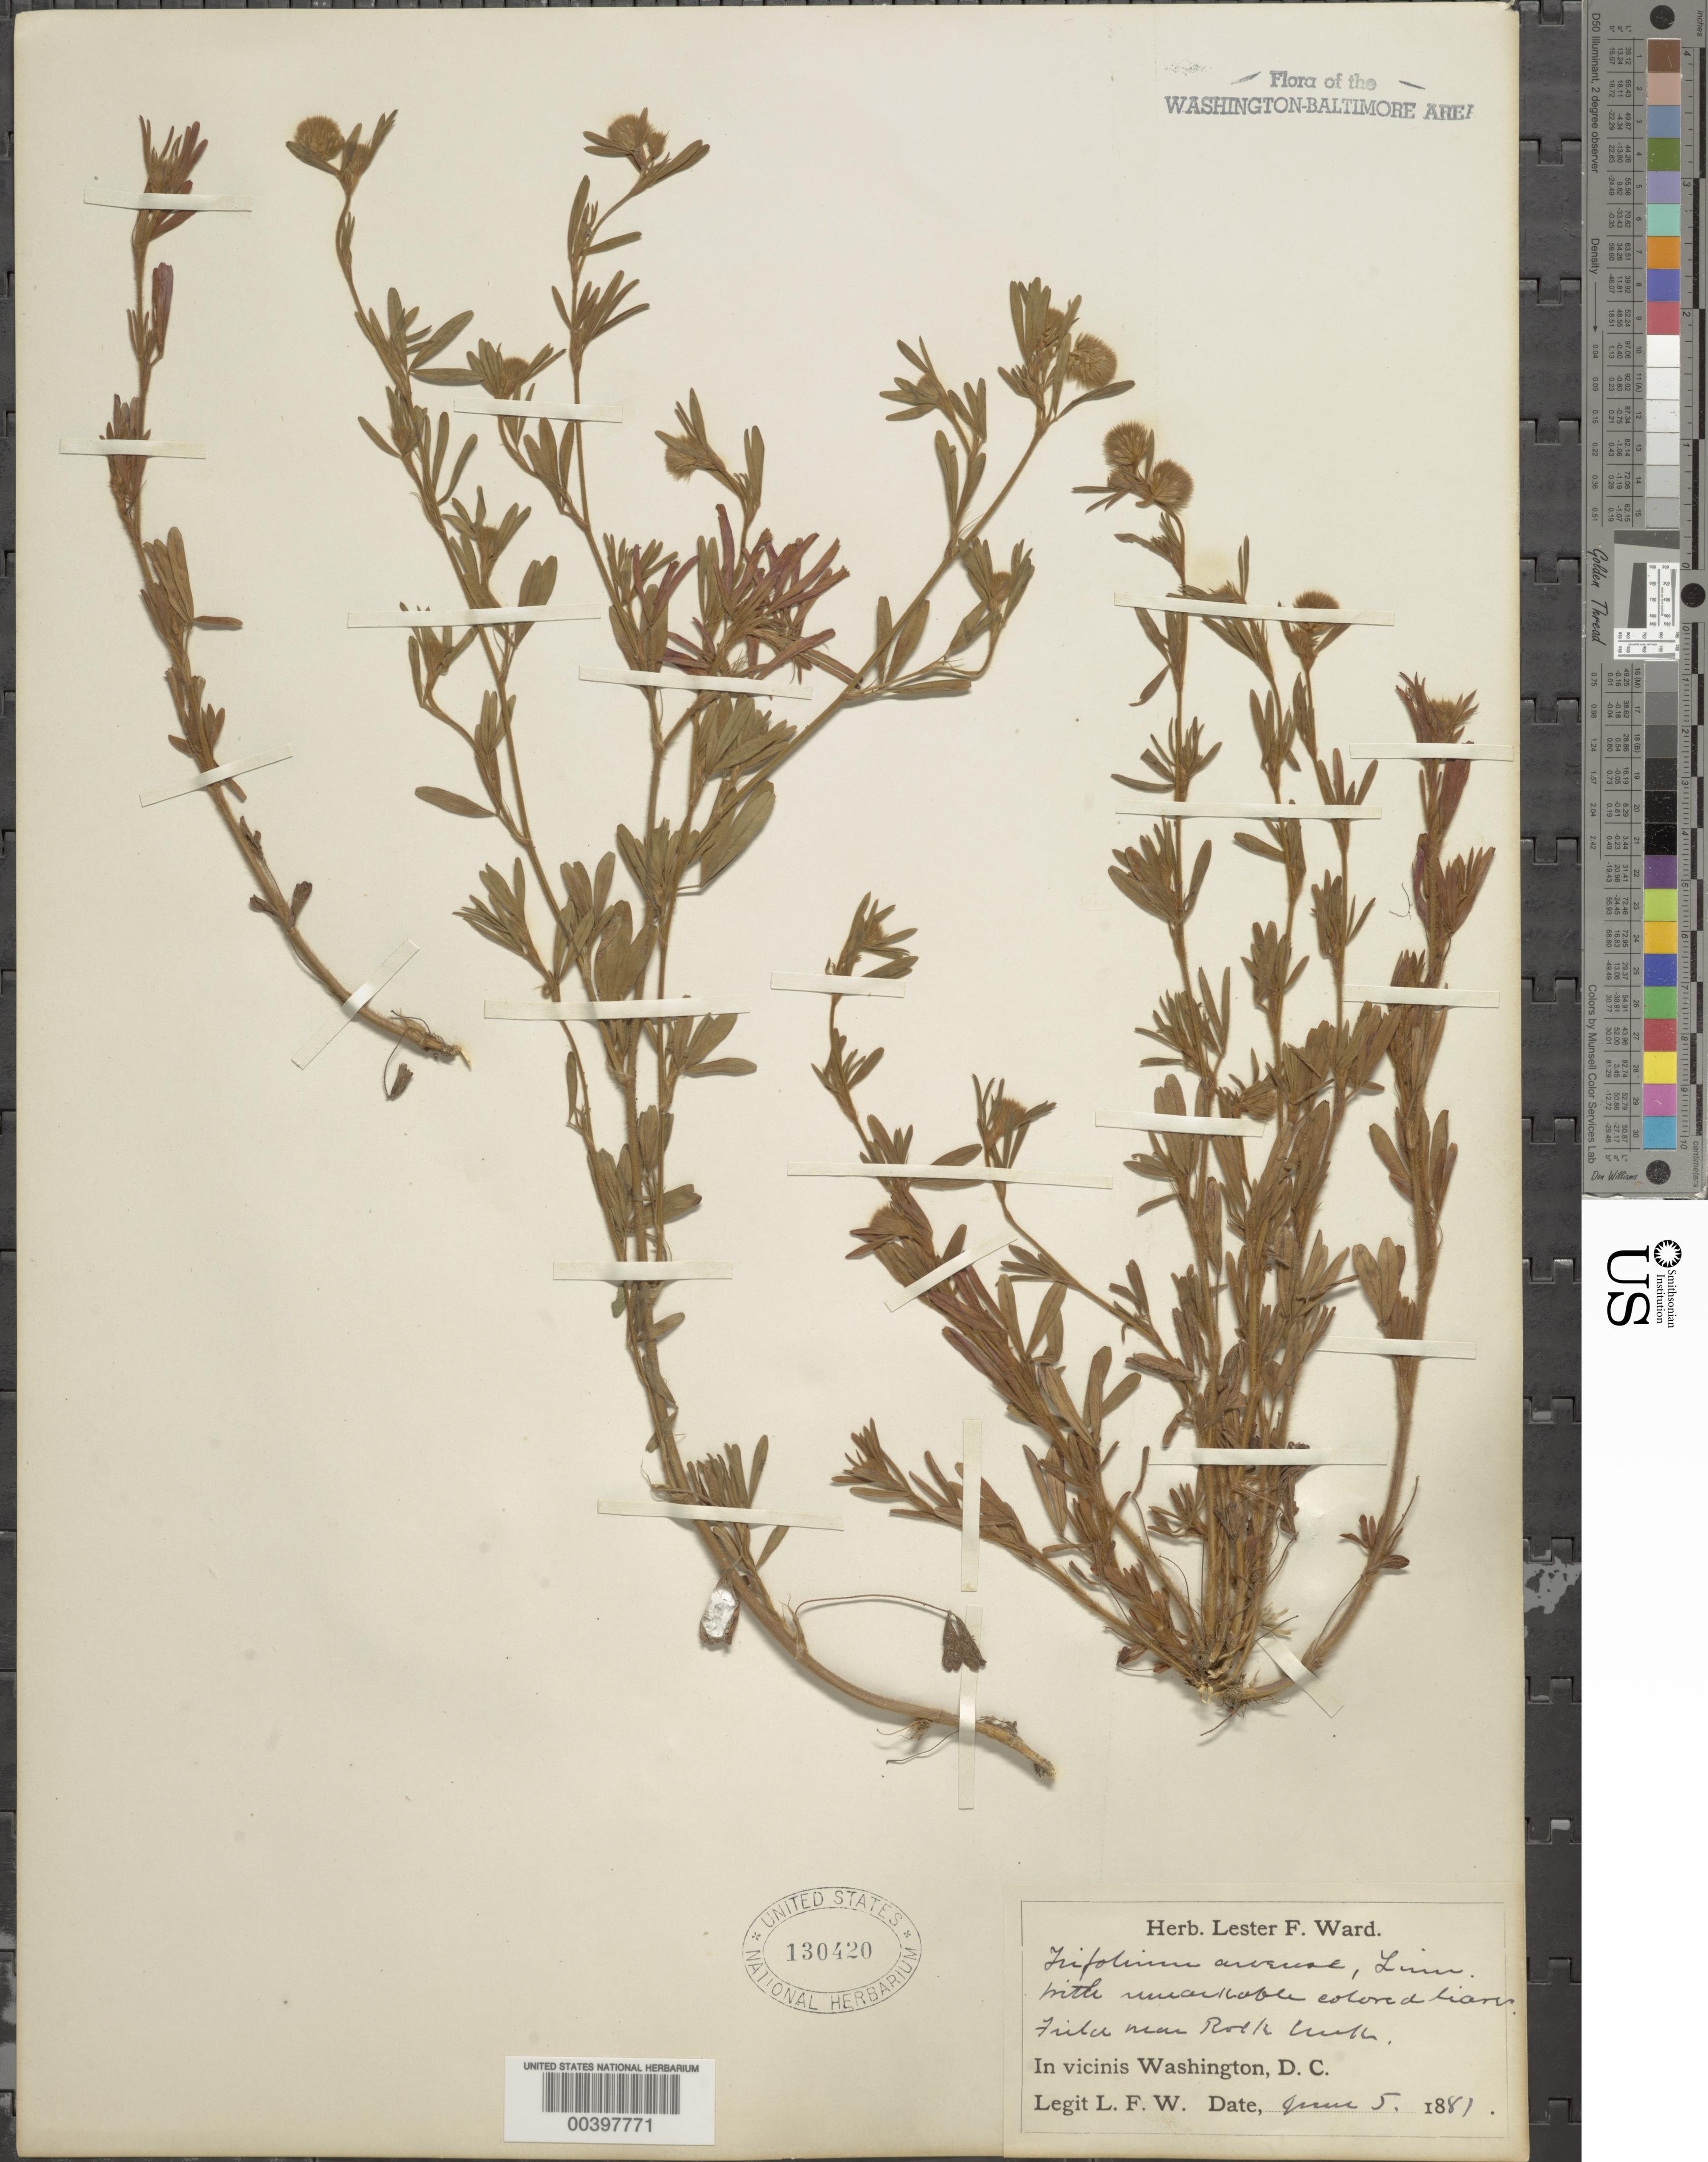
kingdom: Plantae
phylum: Tracheophyta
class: Magnoliopsida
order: Fabales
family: Fabaceae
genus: Trifolium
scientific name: Trifolium arvense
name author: L.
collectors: L. F. Ward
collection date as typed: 05 Jun 1881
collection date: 1881-06-05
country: United States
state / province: District of Columbia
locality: Near Rock Creek Rock Creek Park and vicinity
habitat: Field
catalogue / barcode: US 130420